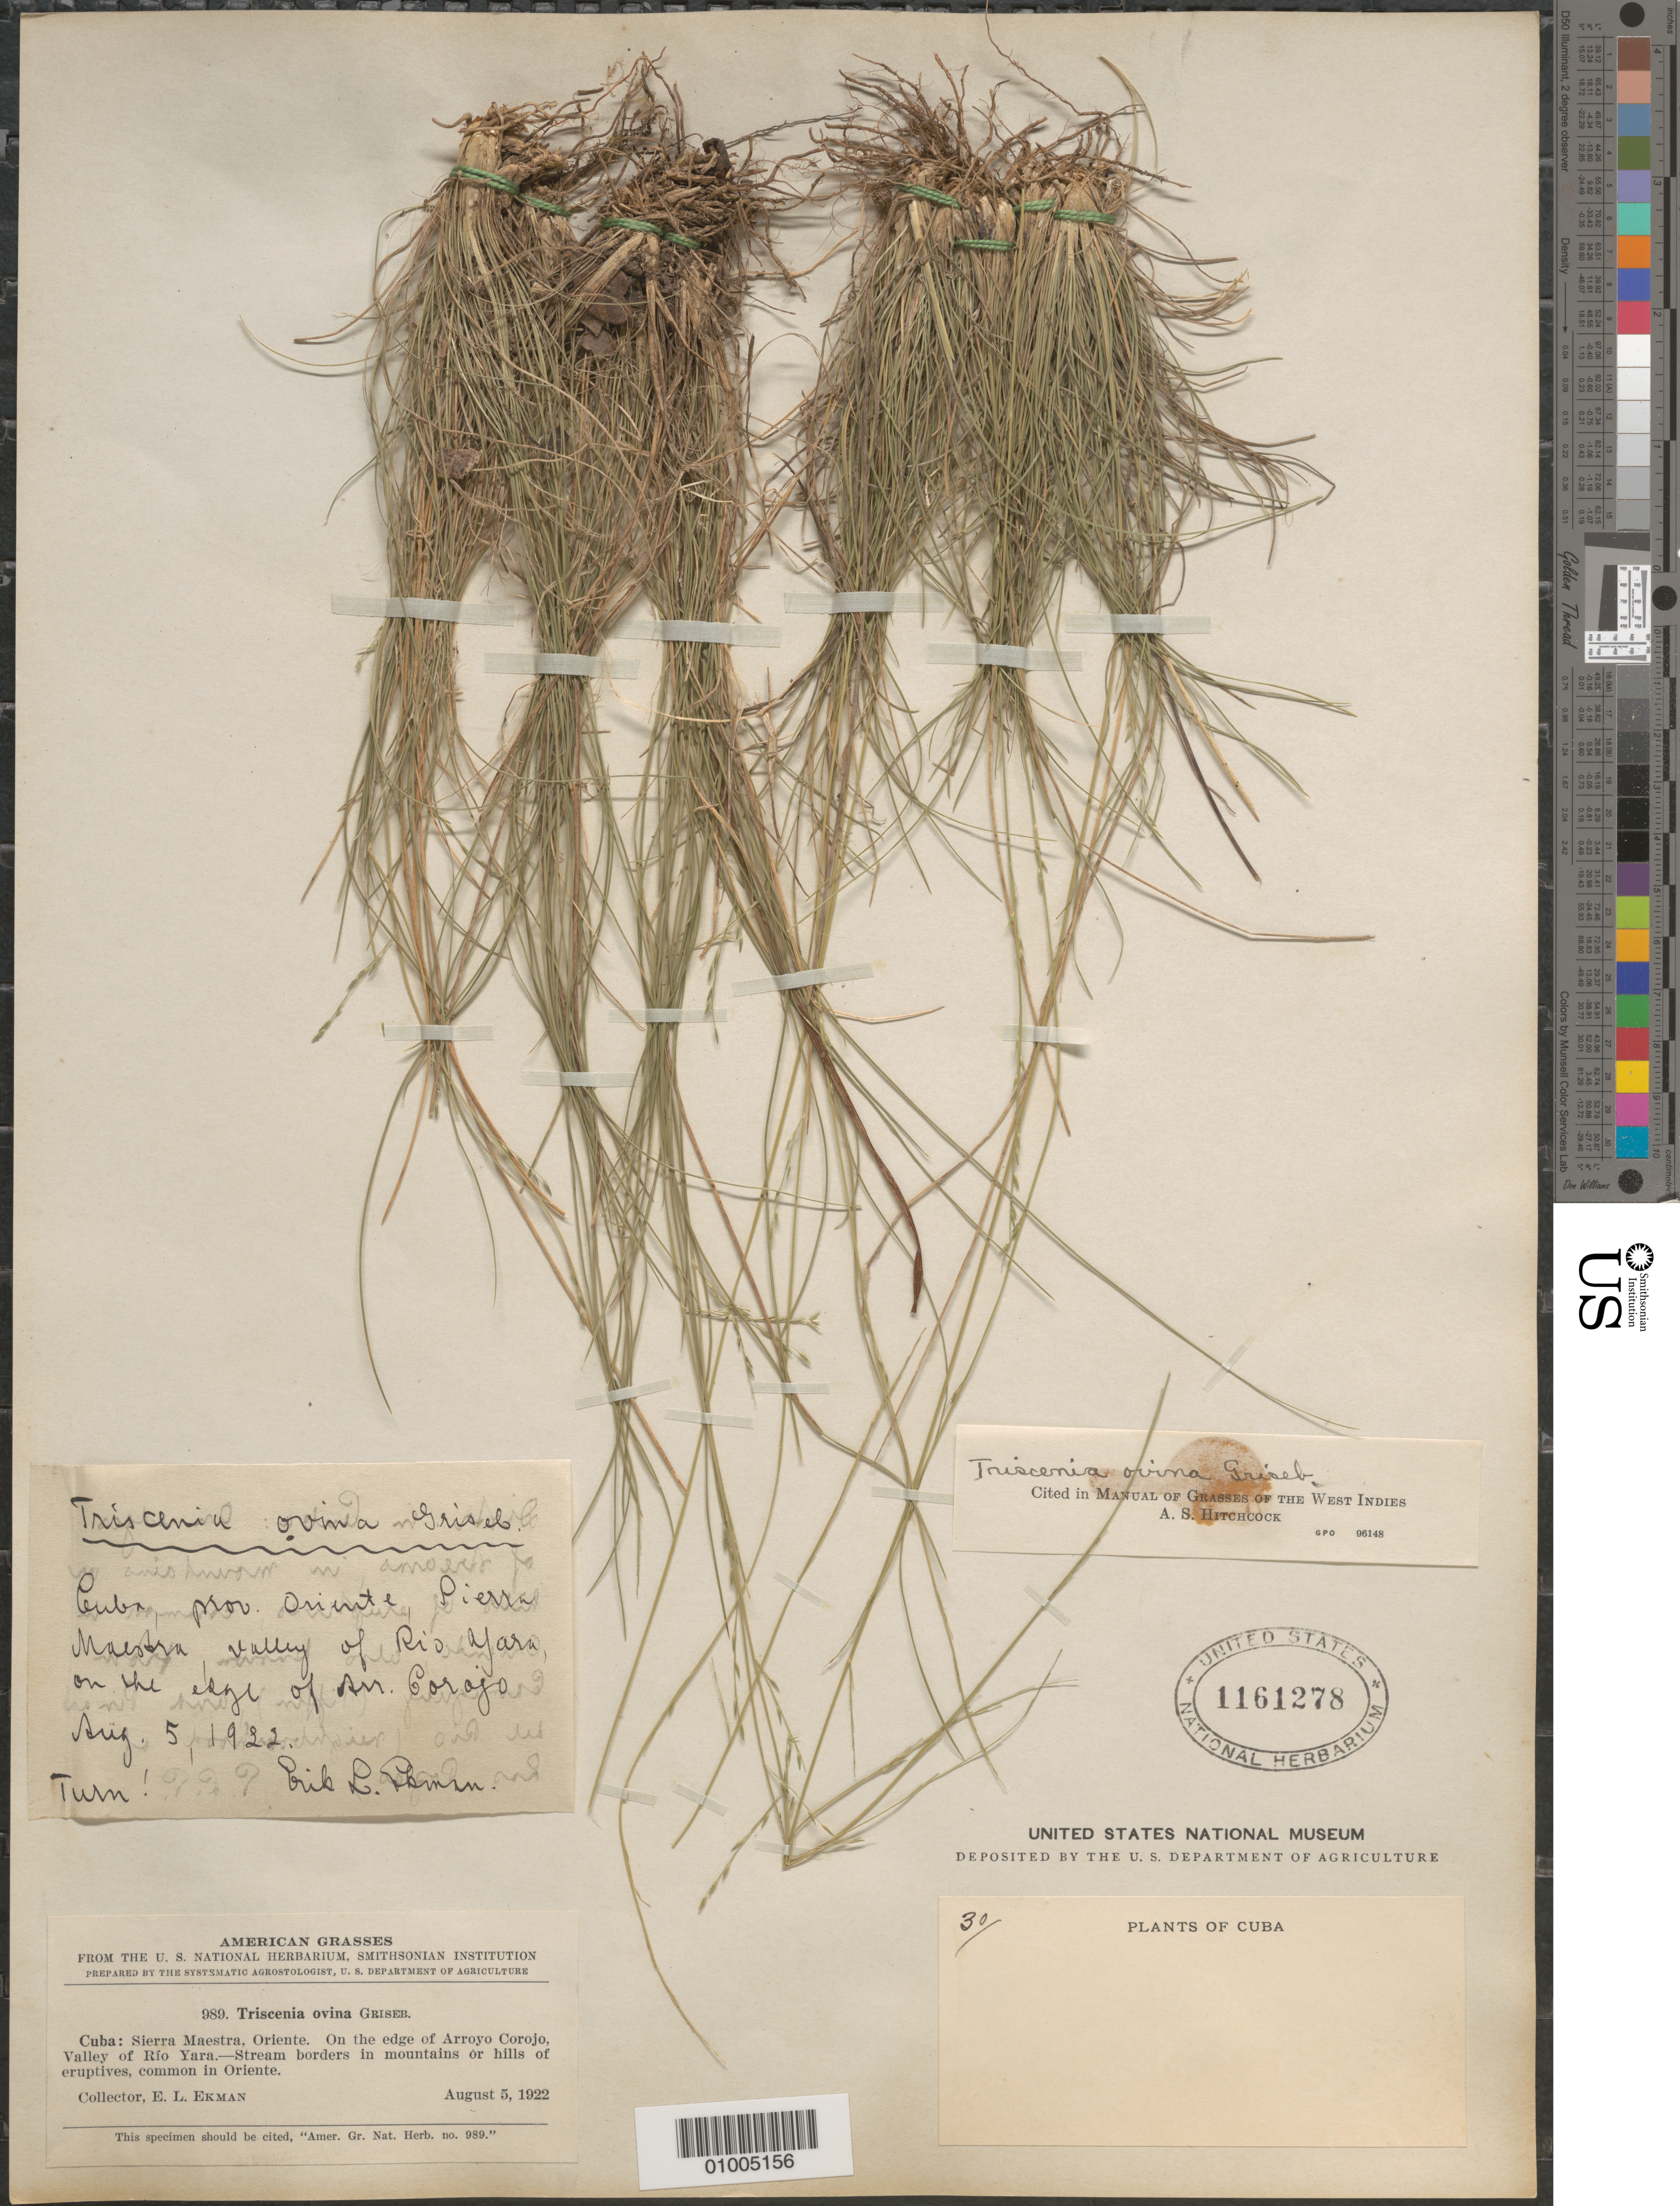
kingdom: Plantae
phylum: Tracheophyta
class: Liliopsida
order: Poales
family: Poaceae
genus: Triscenia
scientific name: Triscenia ovina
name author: Griseb.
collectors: E. L. Ekman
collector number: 989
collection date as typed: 05 Aug 1922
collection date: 1922-08-05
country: Cuba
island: Cuba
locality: Sierra Maestra, Oriente On the edge of Arroyo Corojo, Valley of Rio Yara -- Stream borders in mountains or hills of eruptives, common in Oriente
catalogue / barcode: US 1161278